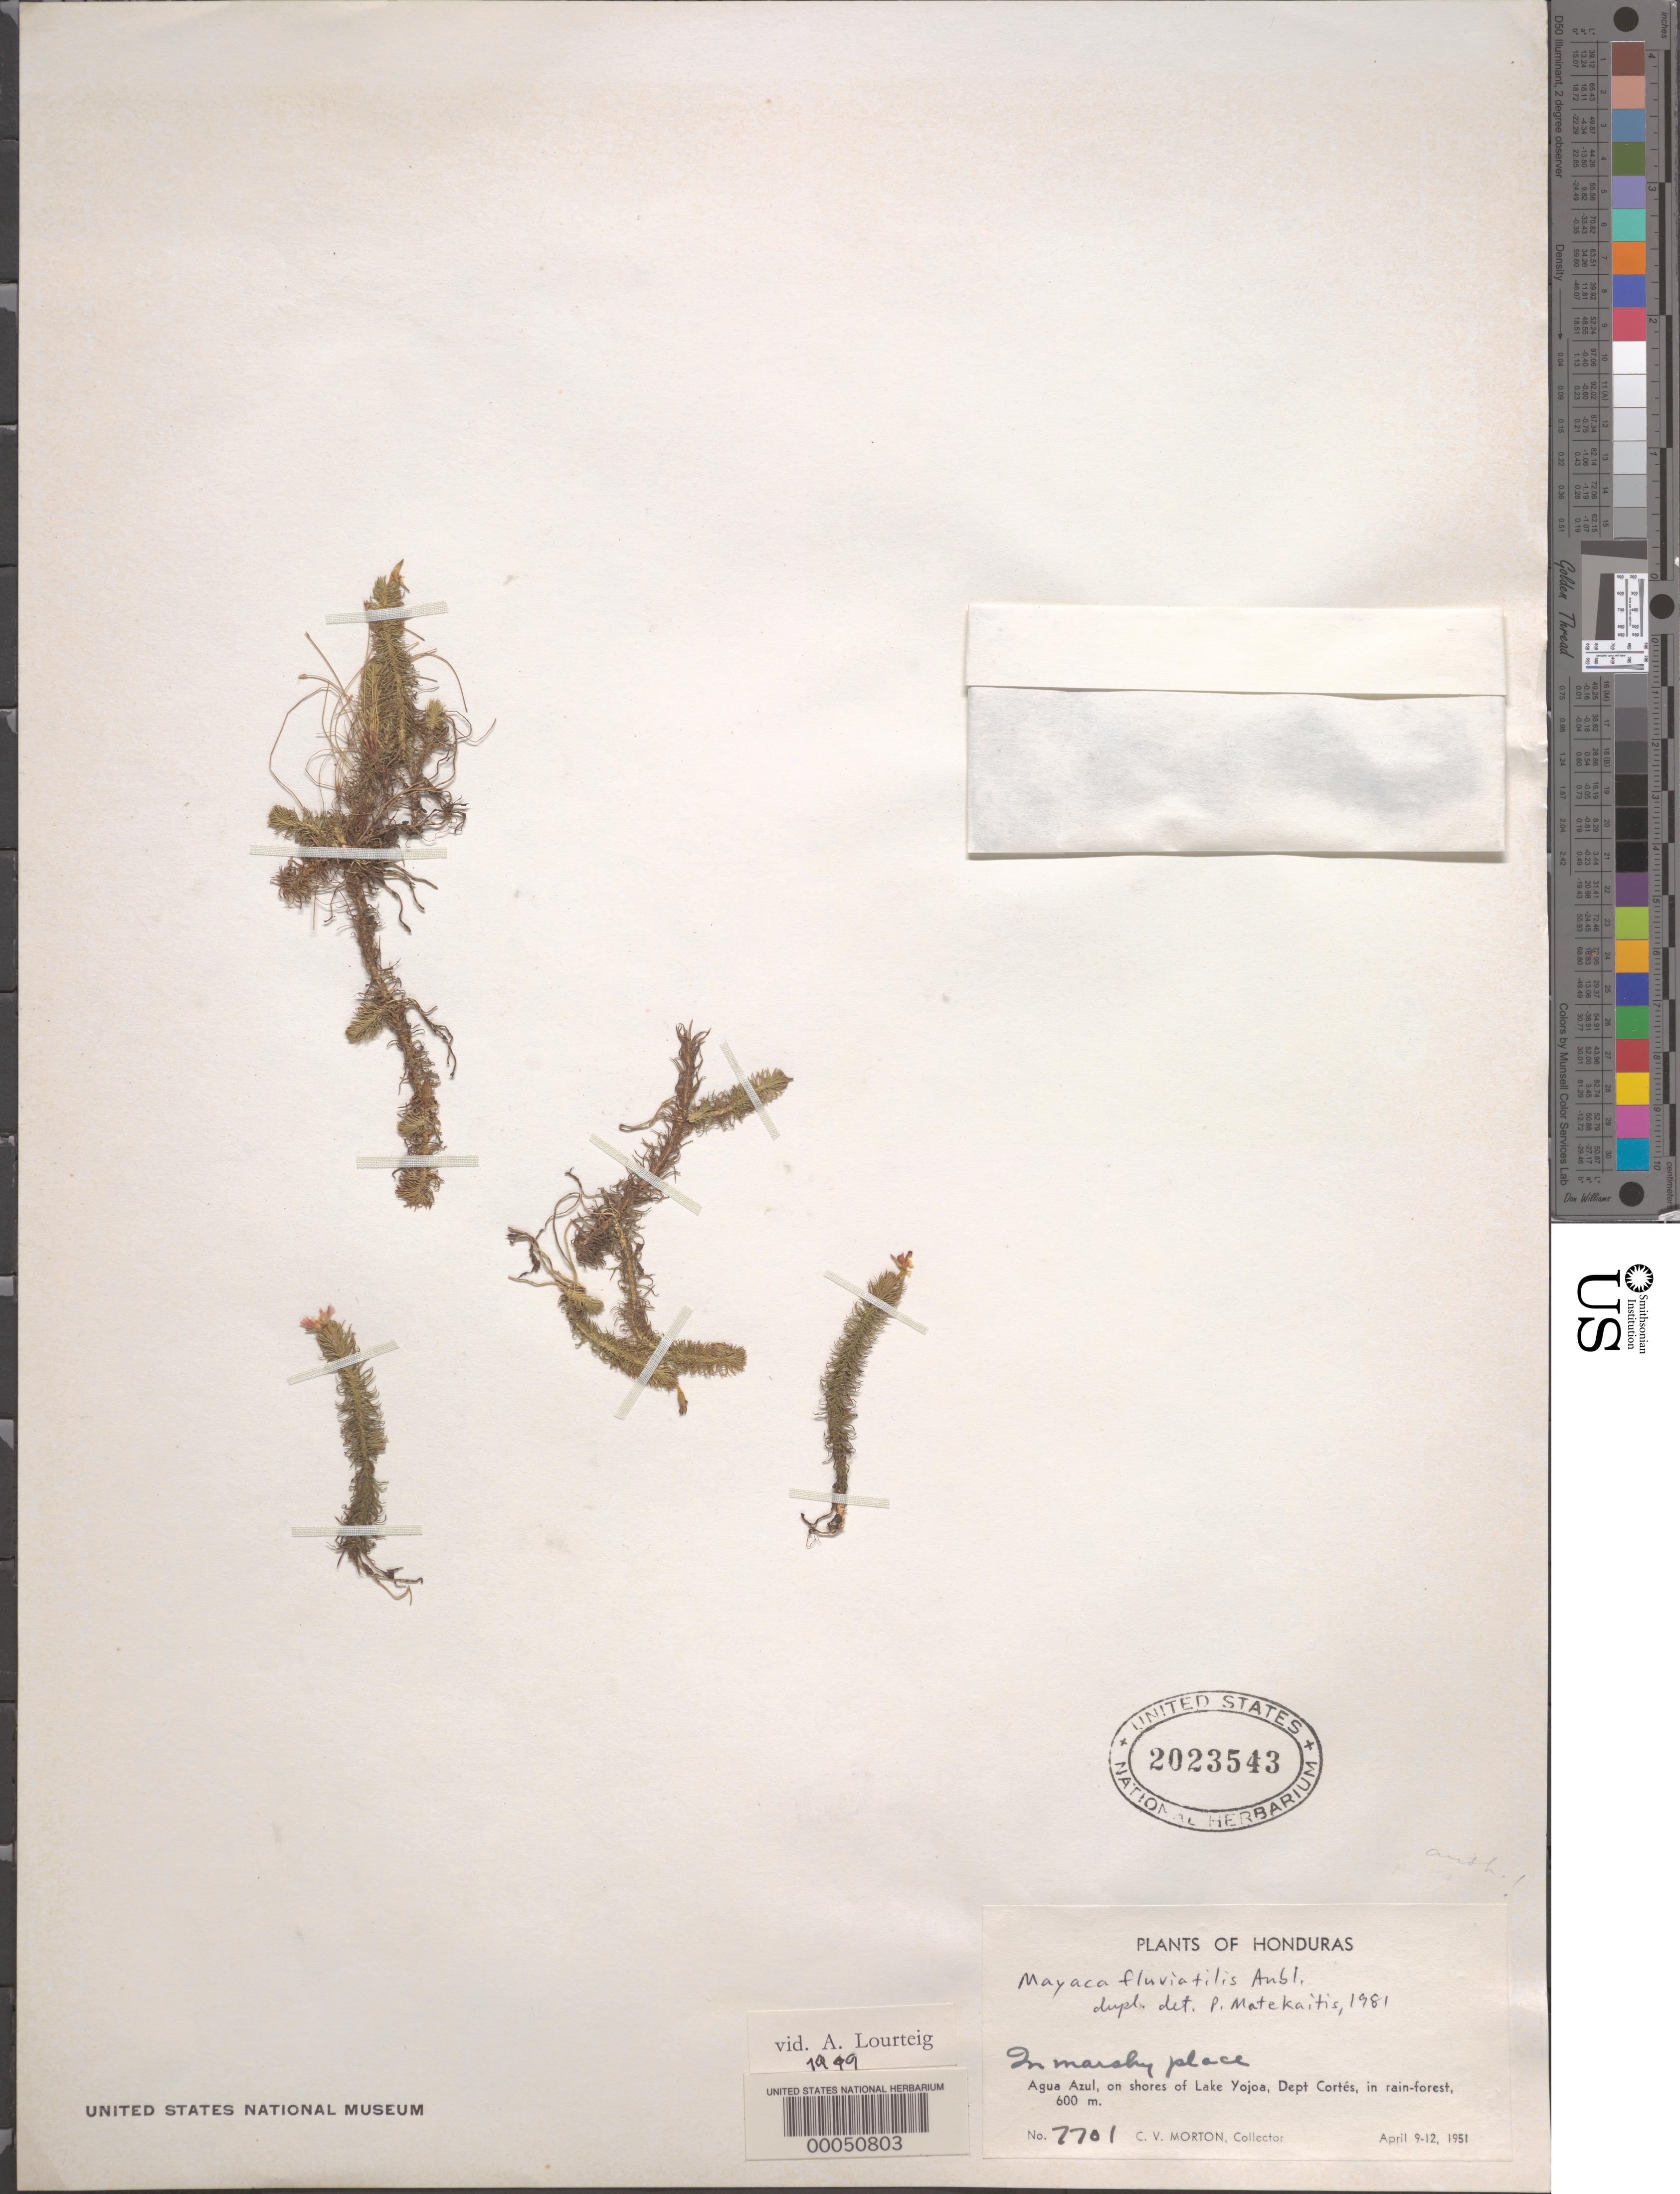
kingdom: Plantae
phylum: Tracheophyta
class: Liliopsida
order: Poales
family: Mayacaceae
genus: Mayaca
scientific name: Mayaca fluviatilis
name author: Aubl.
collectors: C. V. Morton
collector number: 7701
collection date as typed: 09 Apr 1951 to 12 Apr 1951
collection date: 1951-04-09/1951-04-12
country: Honduras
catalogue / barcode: US 2023543